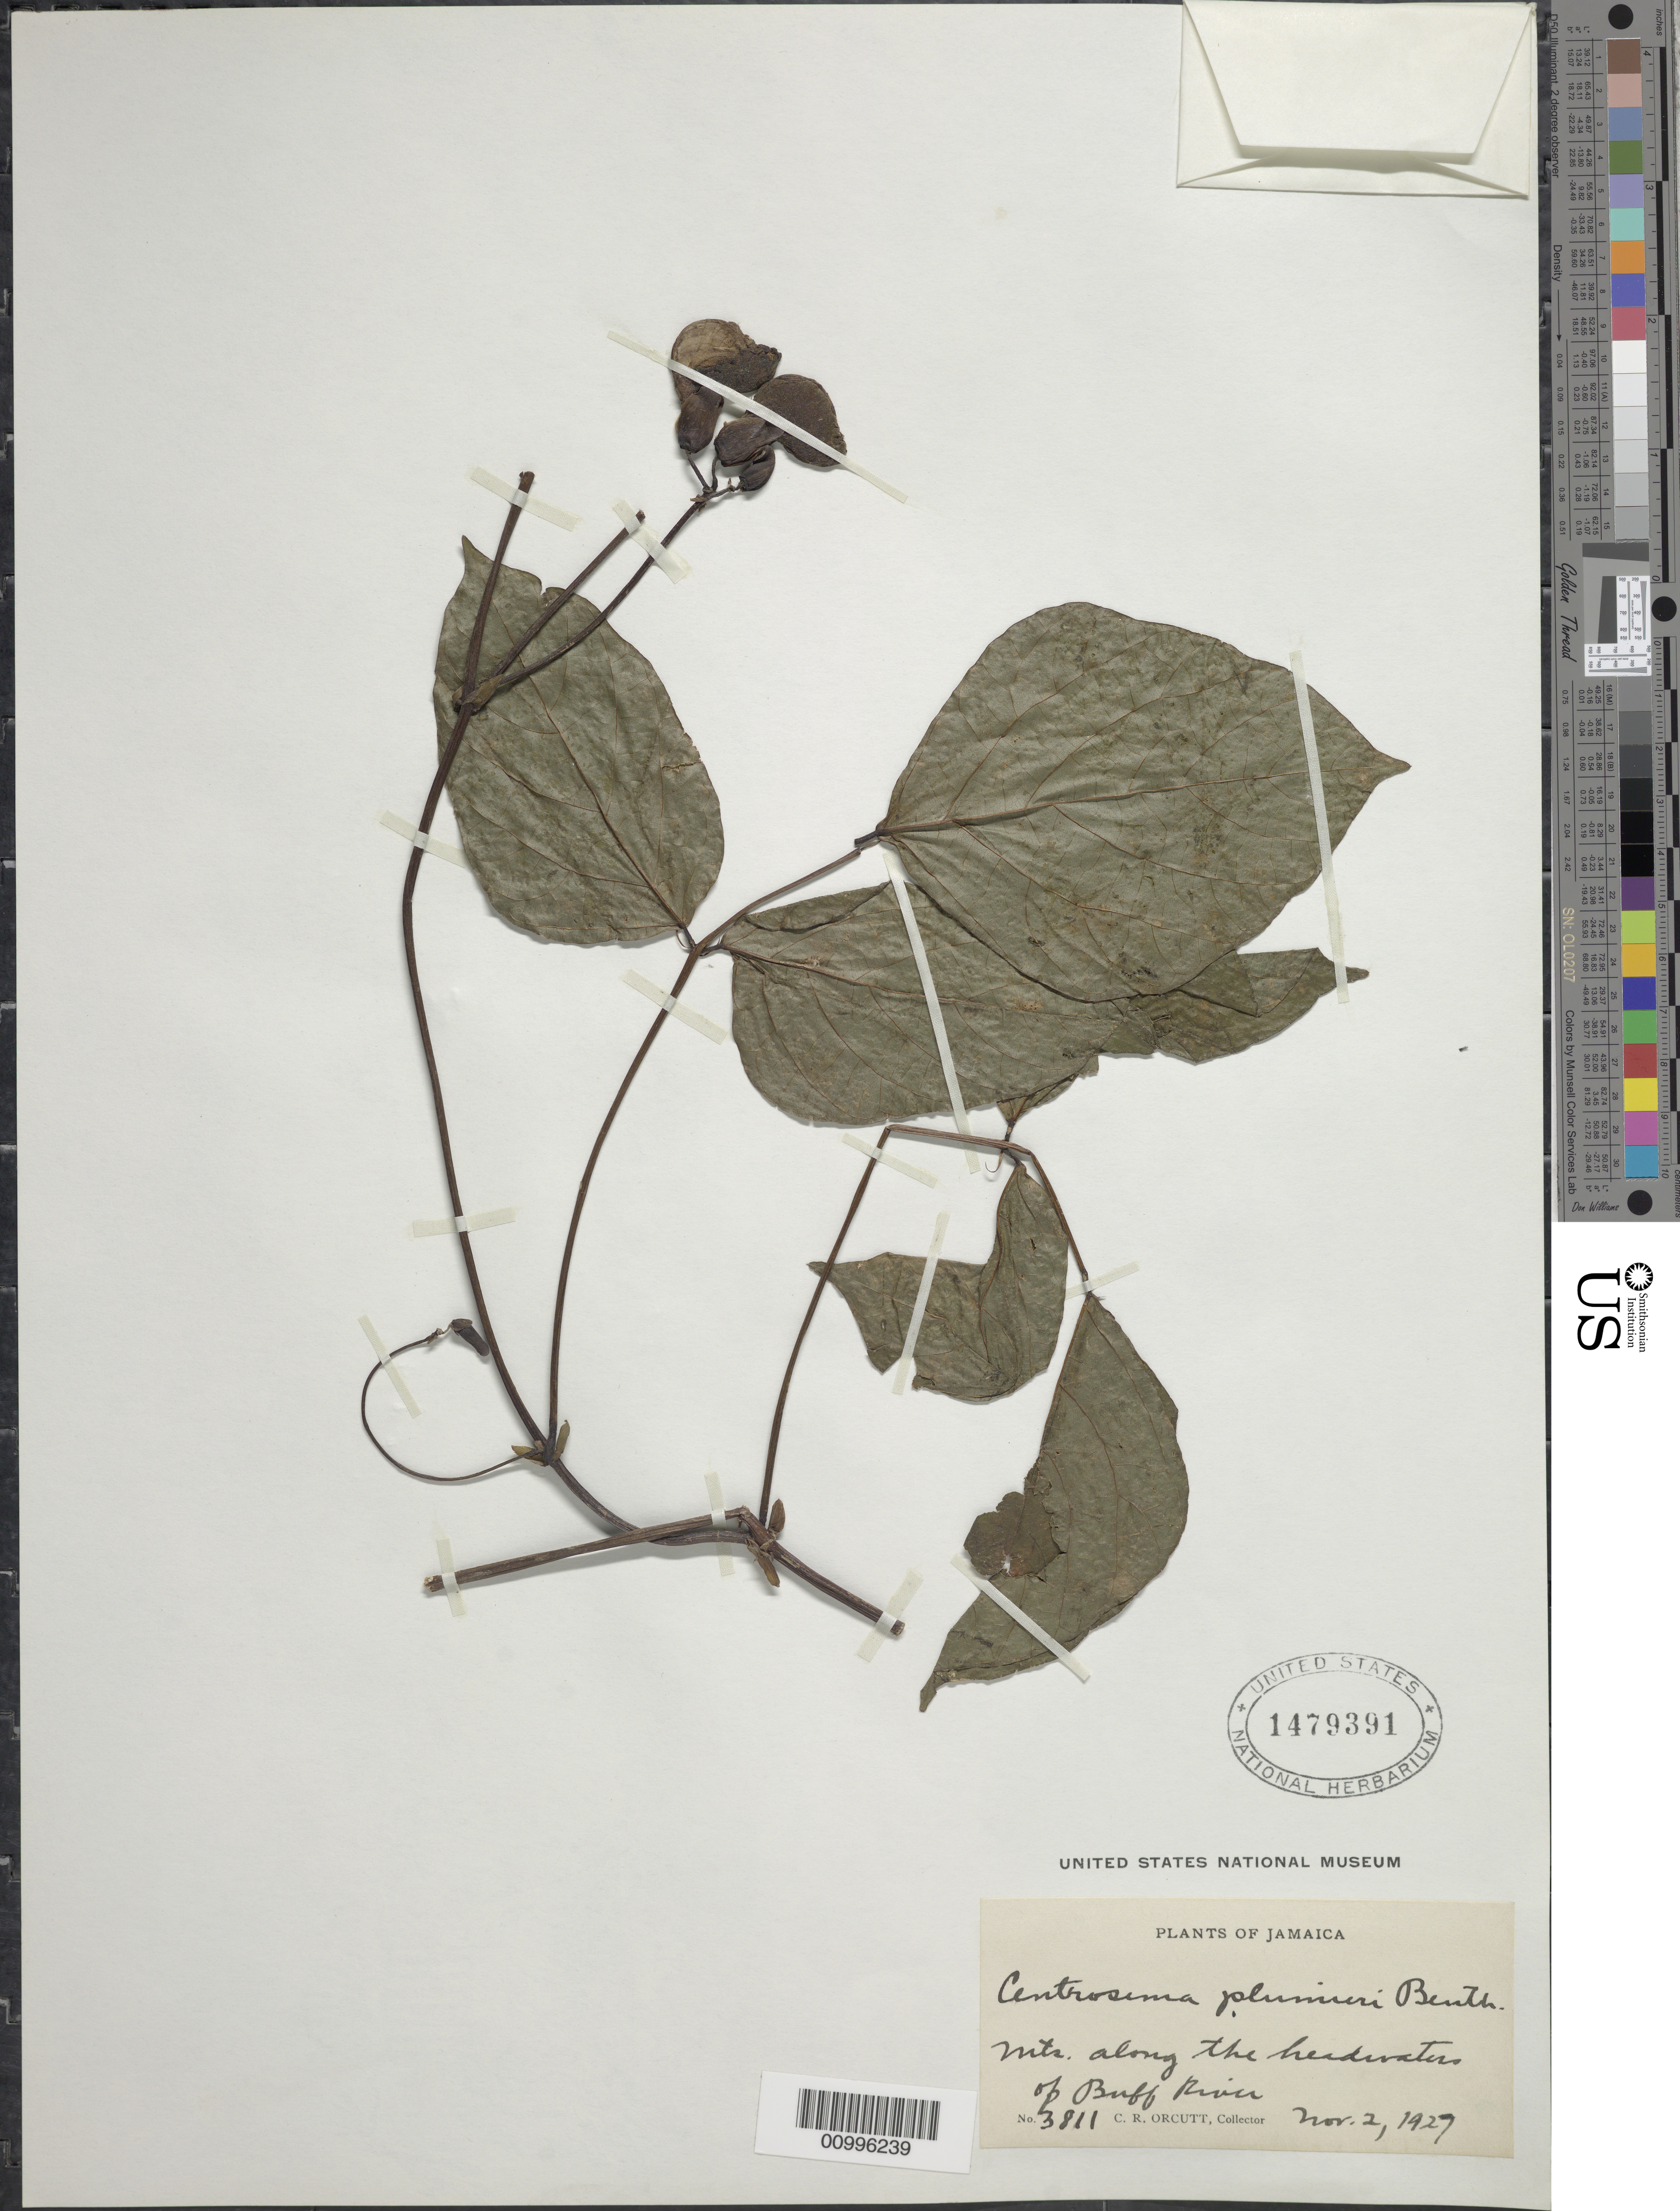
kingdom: Plantae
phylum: Tracheophyta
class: Magnoliopsida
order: Fabales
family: Fabaceae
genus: Centrosema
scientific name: Centrosema plumieri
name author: (Turpin ex Pers.) Benth.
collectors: C. R. Orcutt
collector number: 3811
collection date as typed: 02 Nov 1927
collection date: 1927-11-02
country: Jamaica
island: Jamaica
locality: Mts. along the headwaters of Buff River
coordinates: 0 N, 0 E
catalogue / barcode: US 1479391